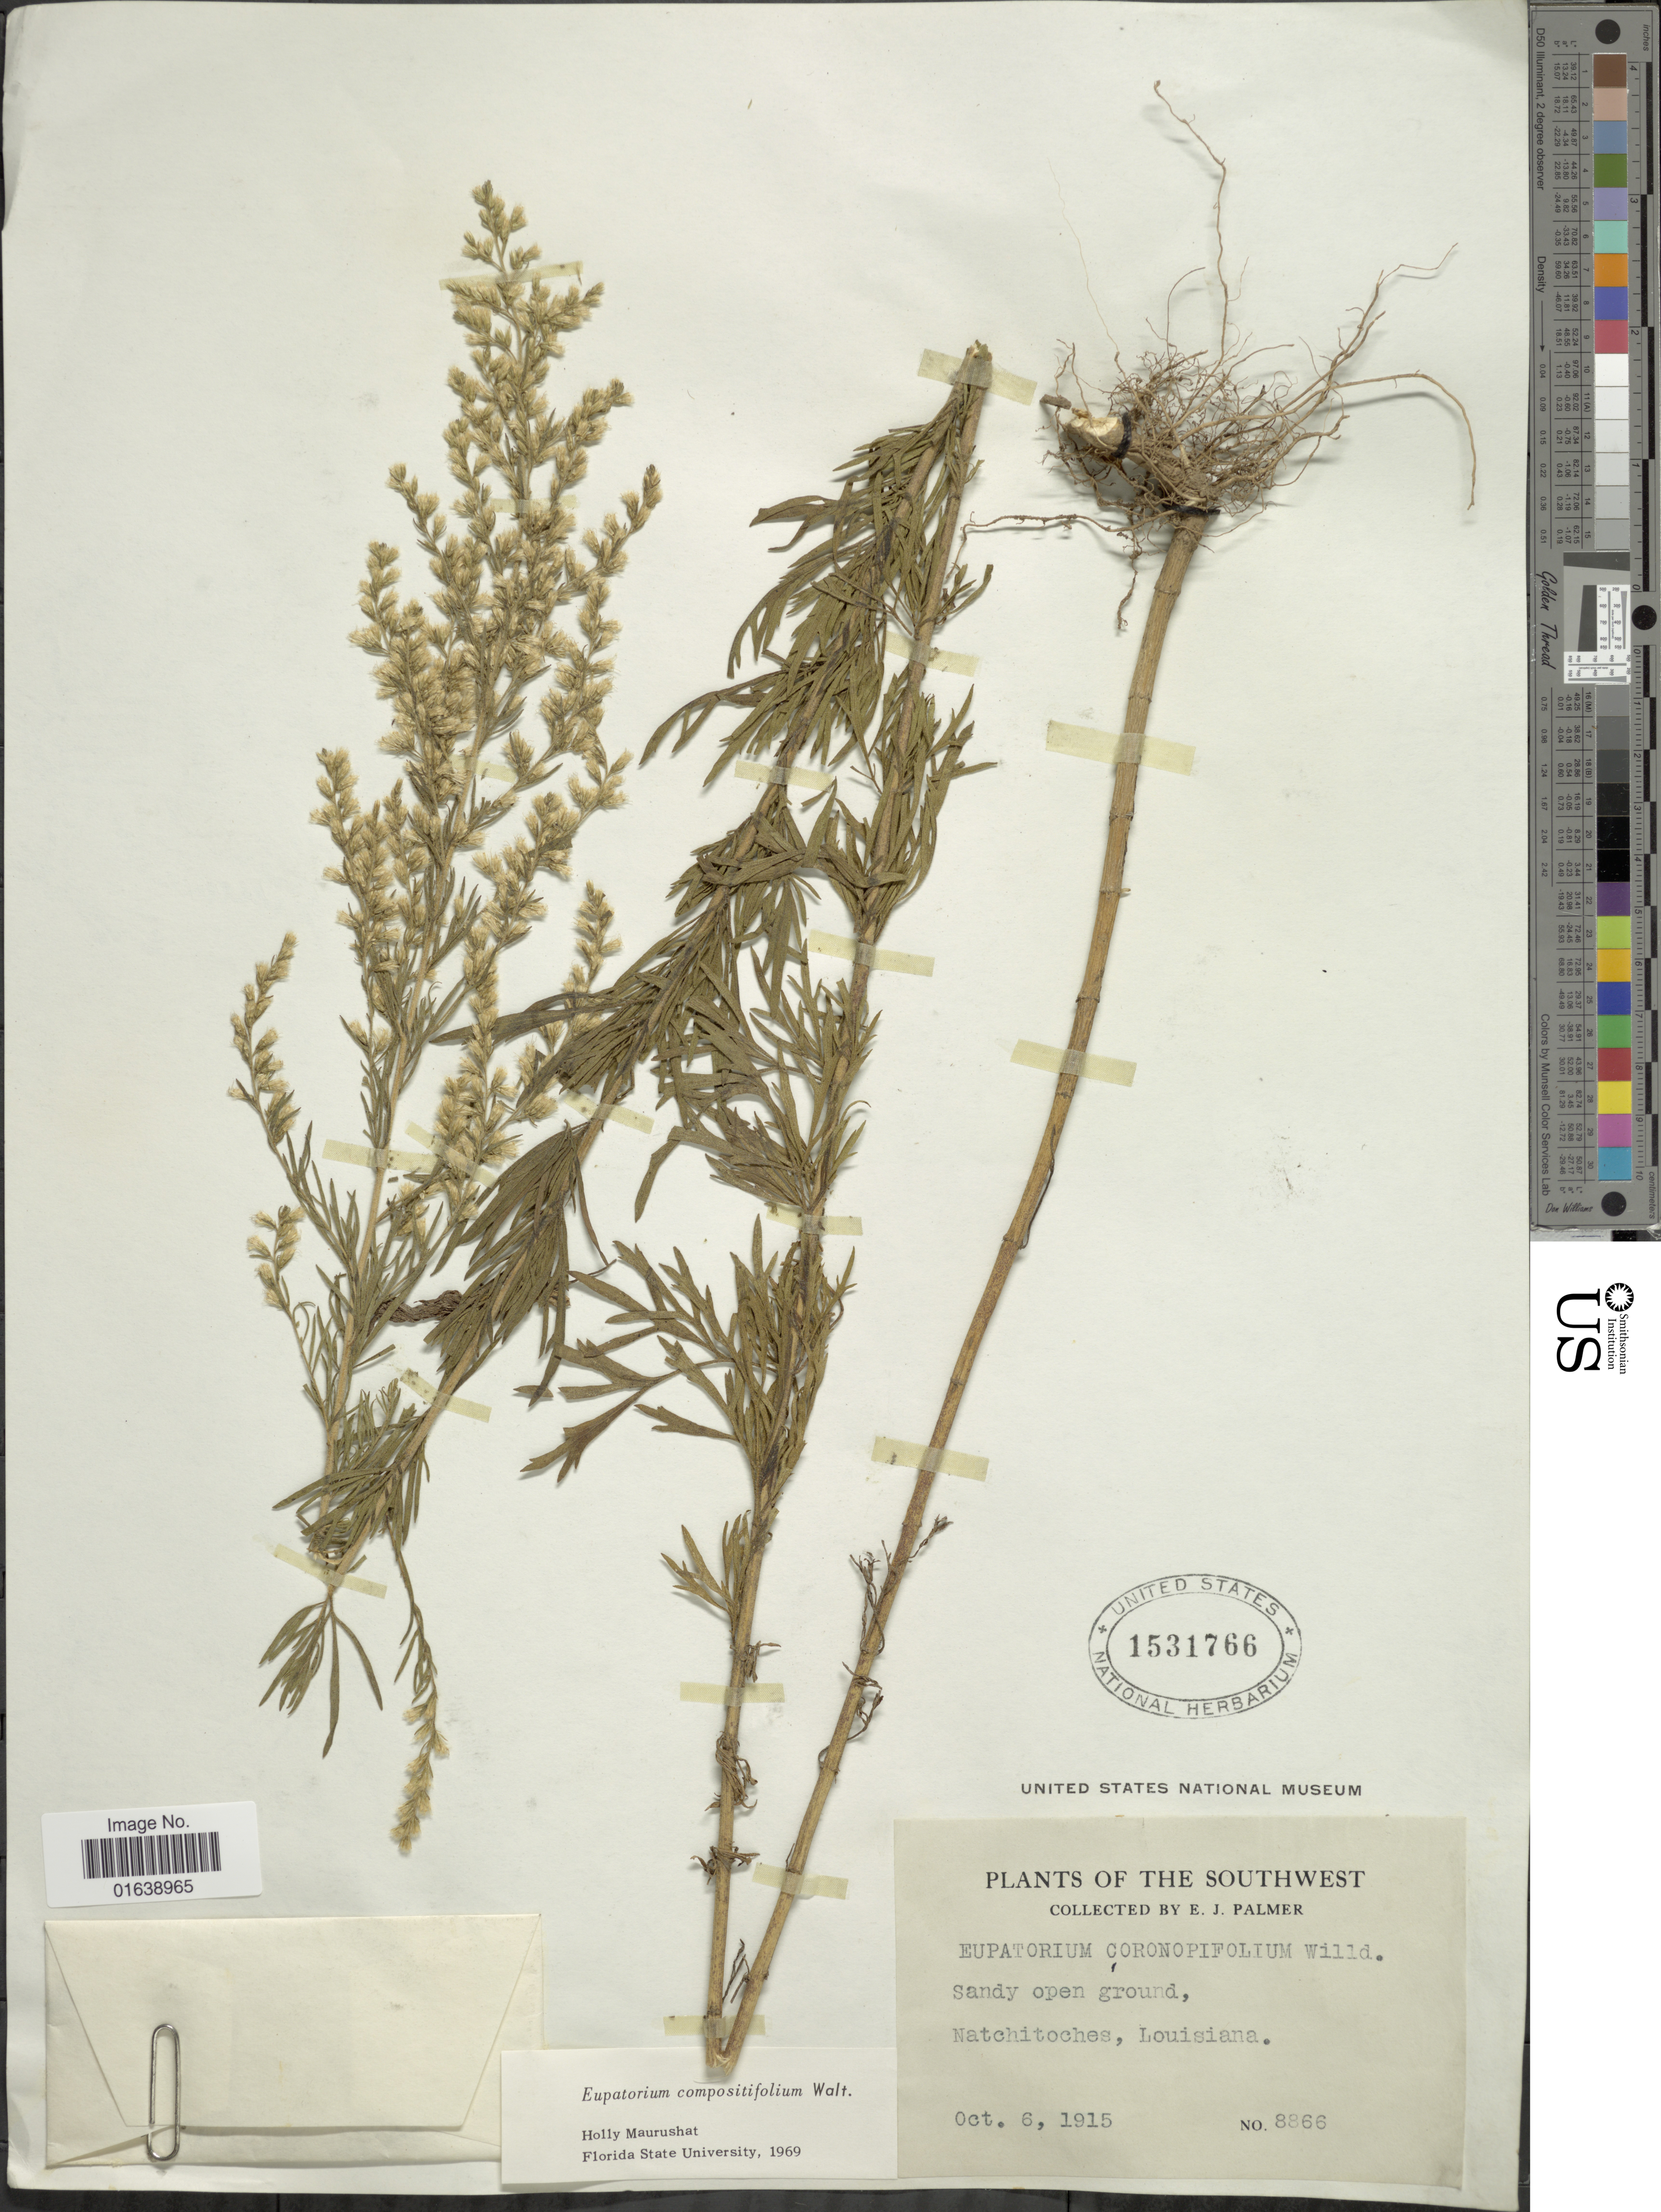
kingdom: Plantae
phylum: Tracheophyta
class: Magnoliopsida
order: Asterales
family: Asteraceae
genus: Eupatorium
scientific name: Eupatorium compositifolium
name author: Walter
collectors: E. J. Palmer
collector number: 8866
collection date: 1915-10-06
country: United States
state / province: Louisiana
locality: Sandy open ground, Natchitoches, Louisiana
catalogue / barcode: US 1531766